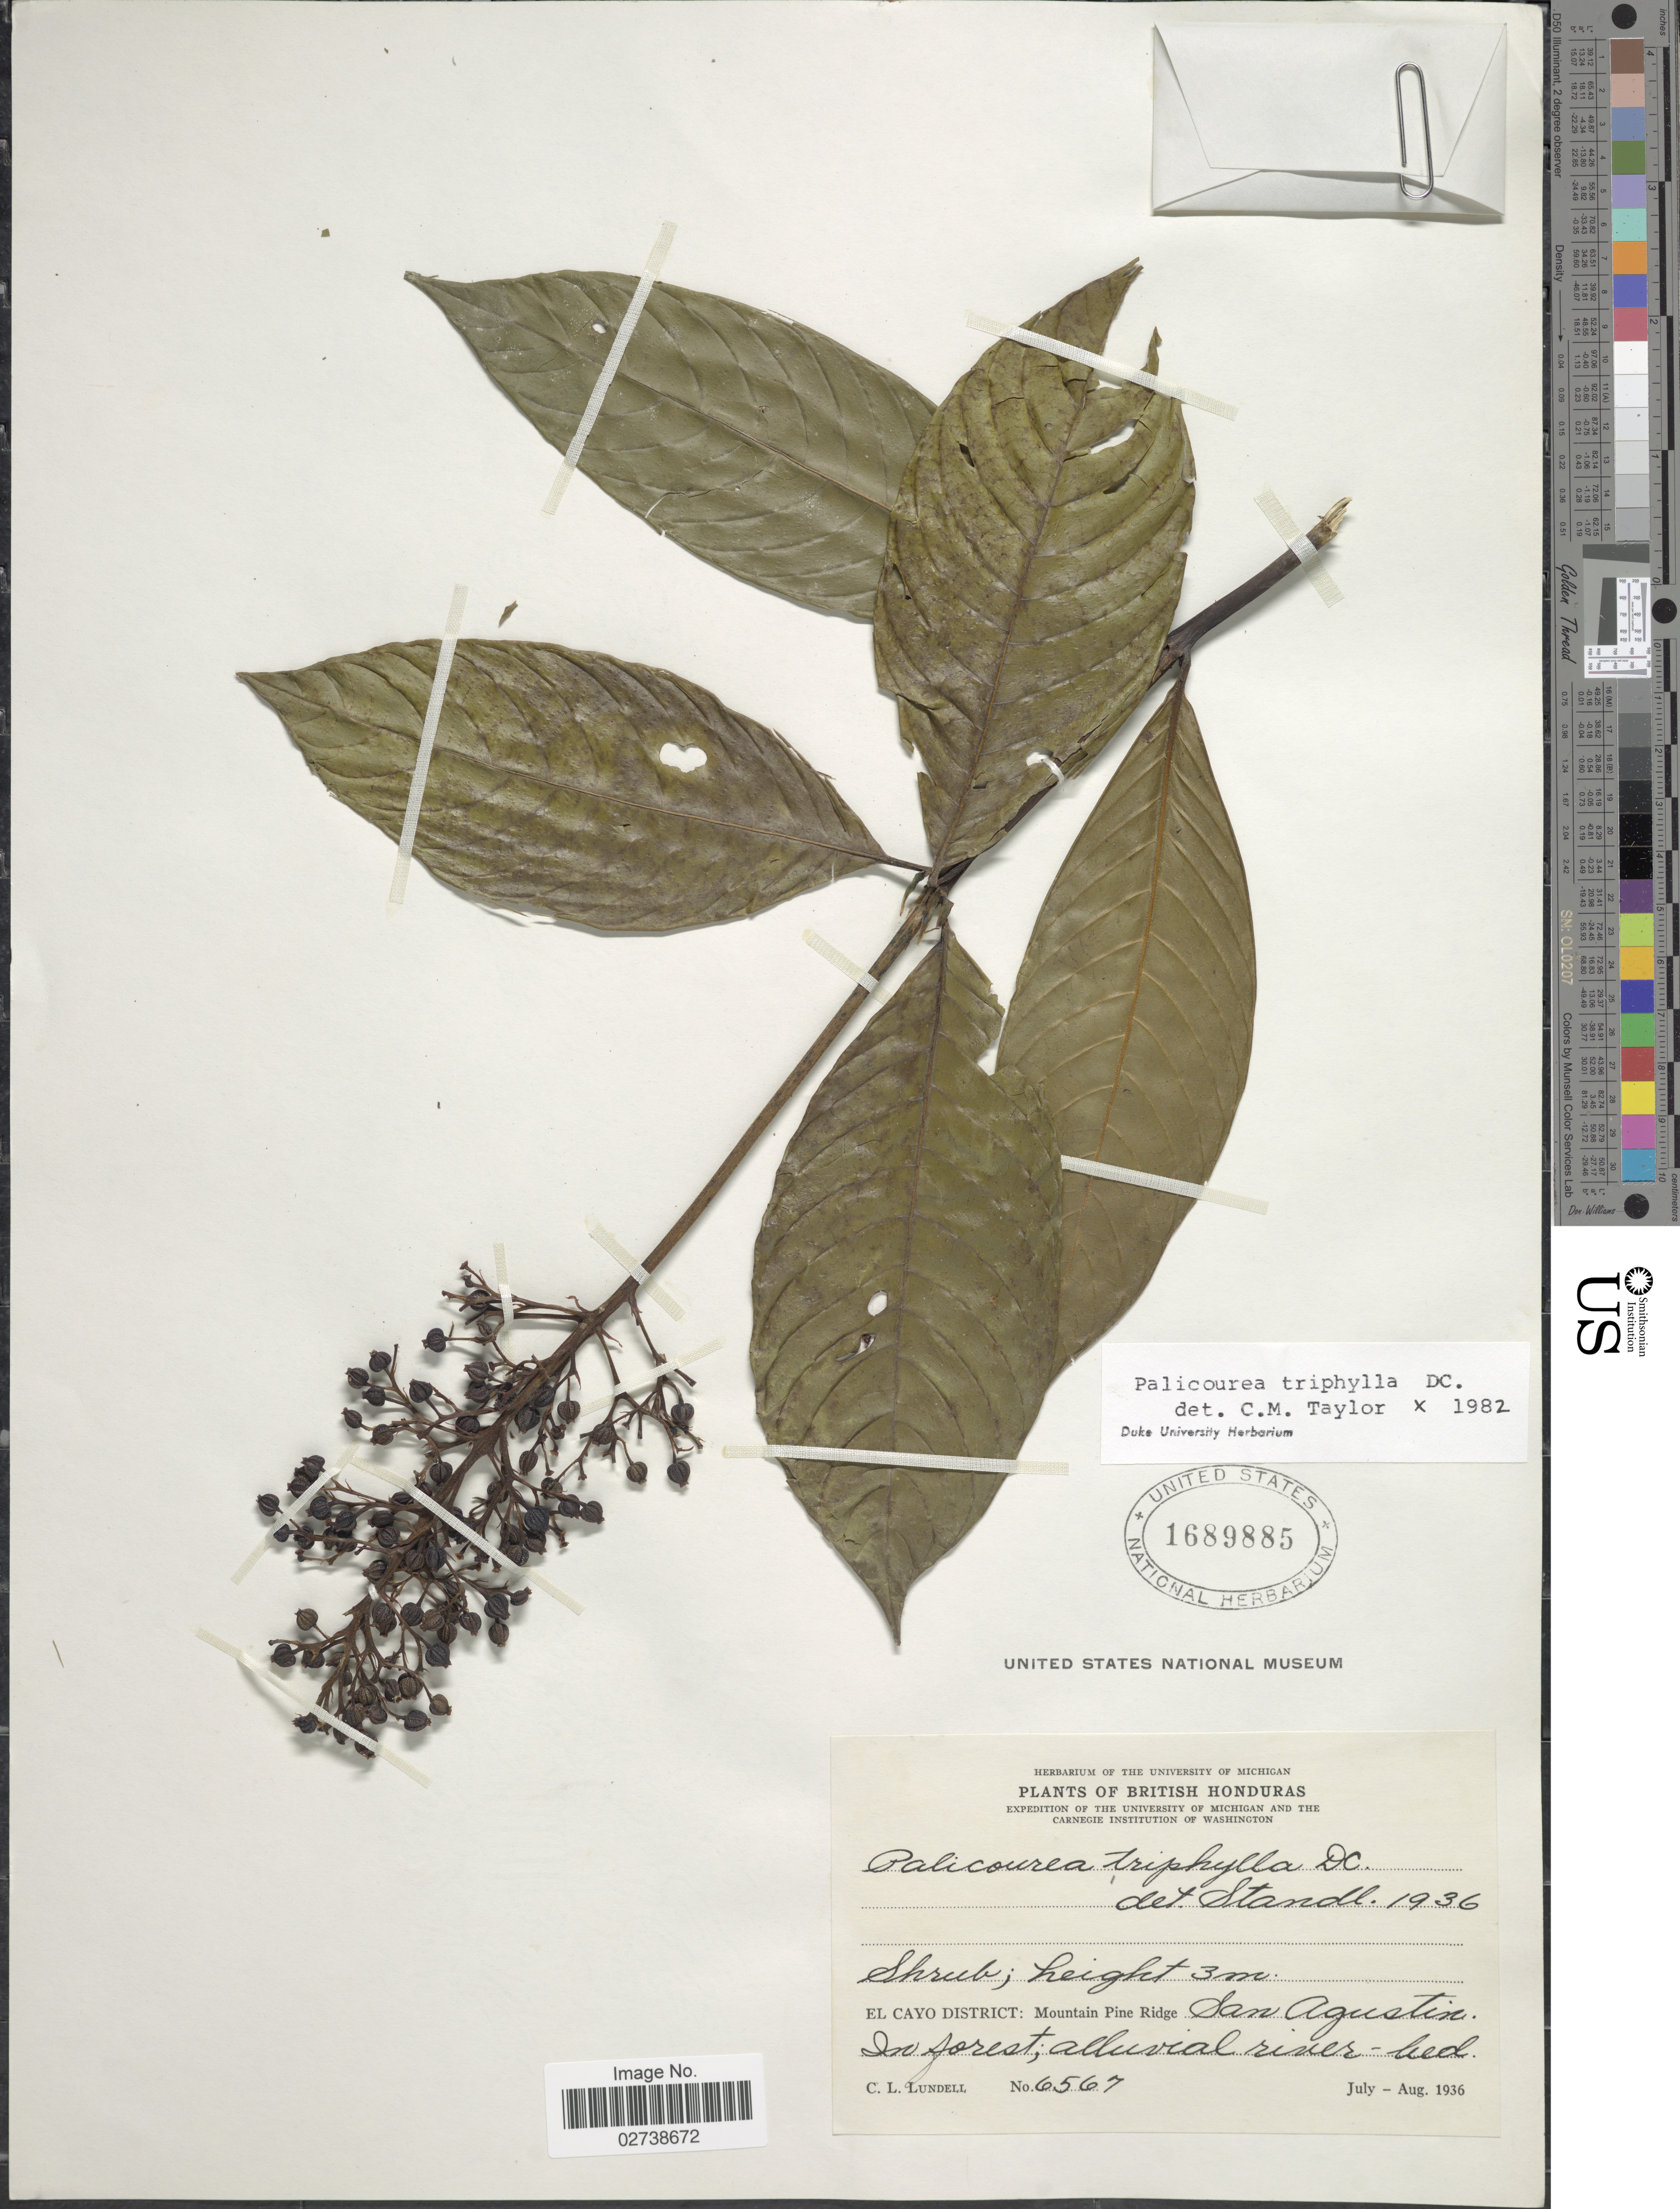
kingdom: Plantae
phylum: Tracheophyta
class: Magnoliopsida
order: Gentianales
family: Rubiaceae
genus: Palicourea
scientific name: Palicourea triphylla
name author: DC.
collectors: C. L. Lundell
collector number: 6567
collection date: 1936-07/1936-08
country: Belize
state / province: Cayo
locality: British Honduras, El Cayo District, Mountain Pine Ridge, San Augustin. In forest; alluvial river - bed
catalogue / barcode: US 1689885